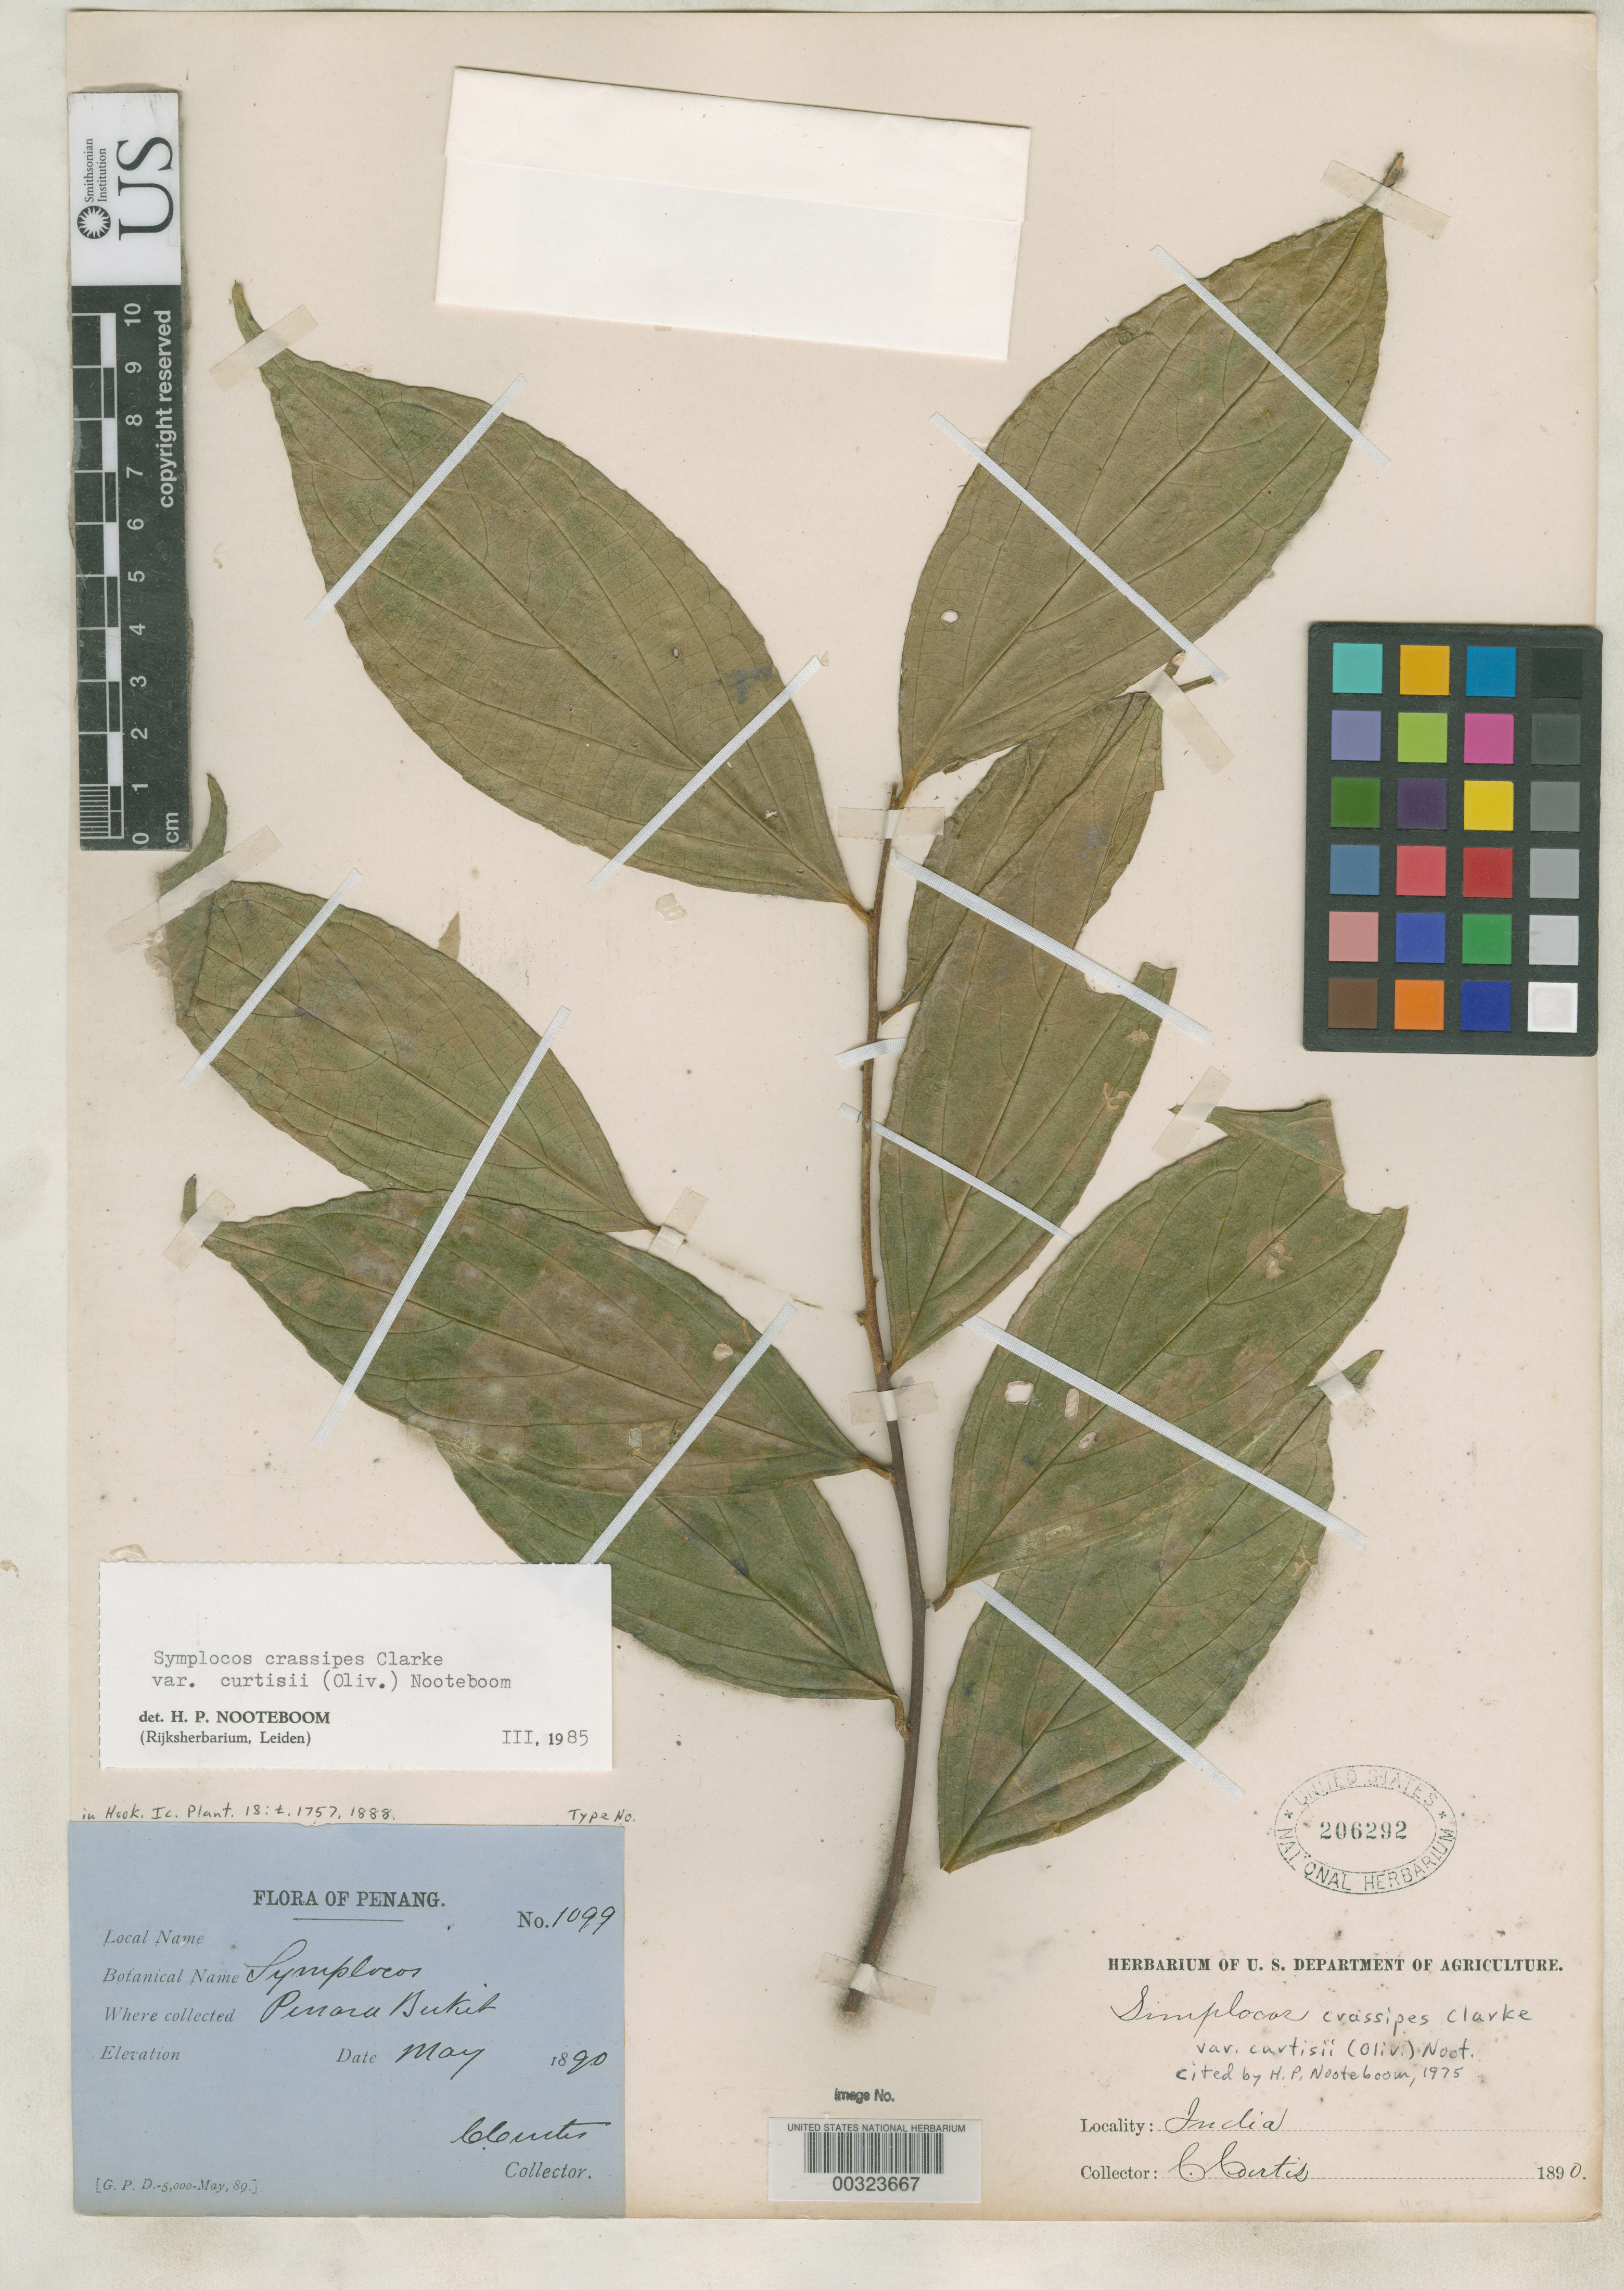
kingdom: Plantae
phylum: Tracheophyta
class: Magnoliopsida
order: Ericales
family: Symplocaceae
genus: Symplocos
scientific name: Symplocos curtisii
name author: Oliv. in Hook.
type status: Type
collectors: C. Curtis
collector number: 1099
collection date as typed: May 1890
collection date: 1890-05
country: Malaysia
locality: (Pinara Nukit). [Malay Peninsula]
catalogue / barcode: US 206292